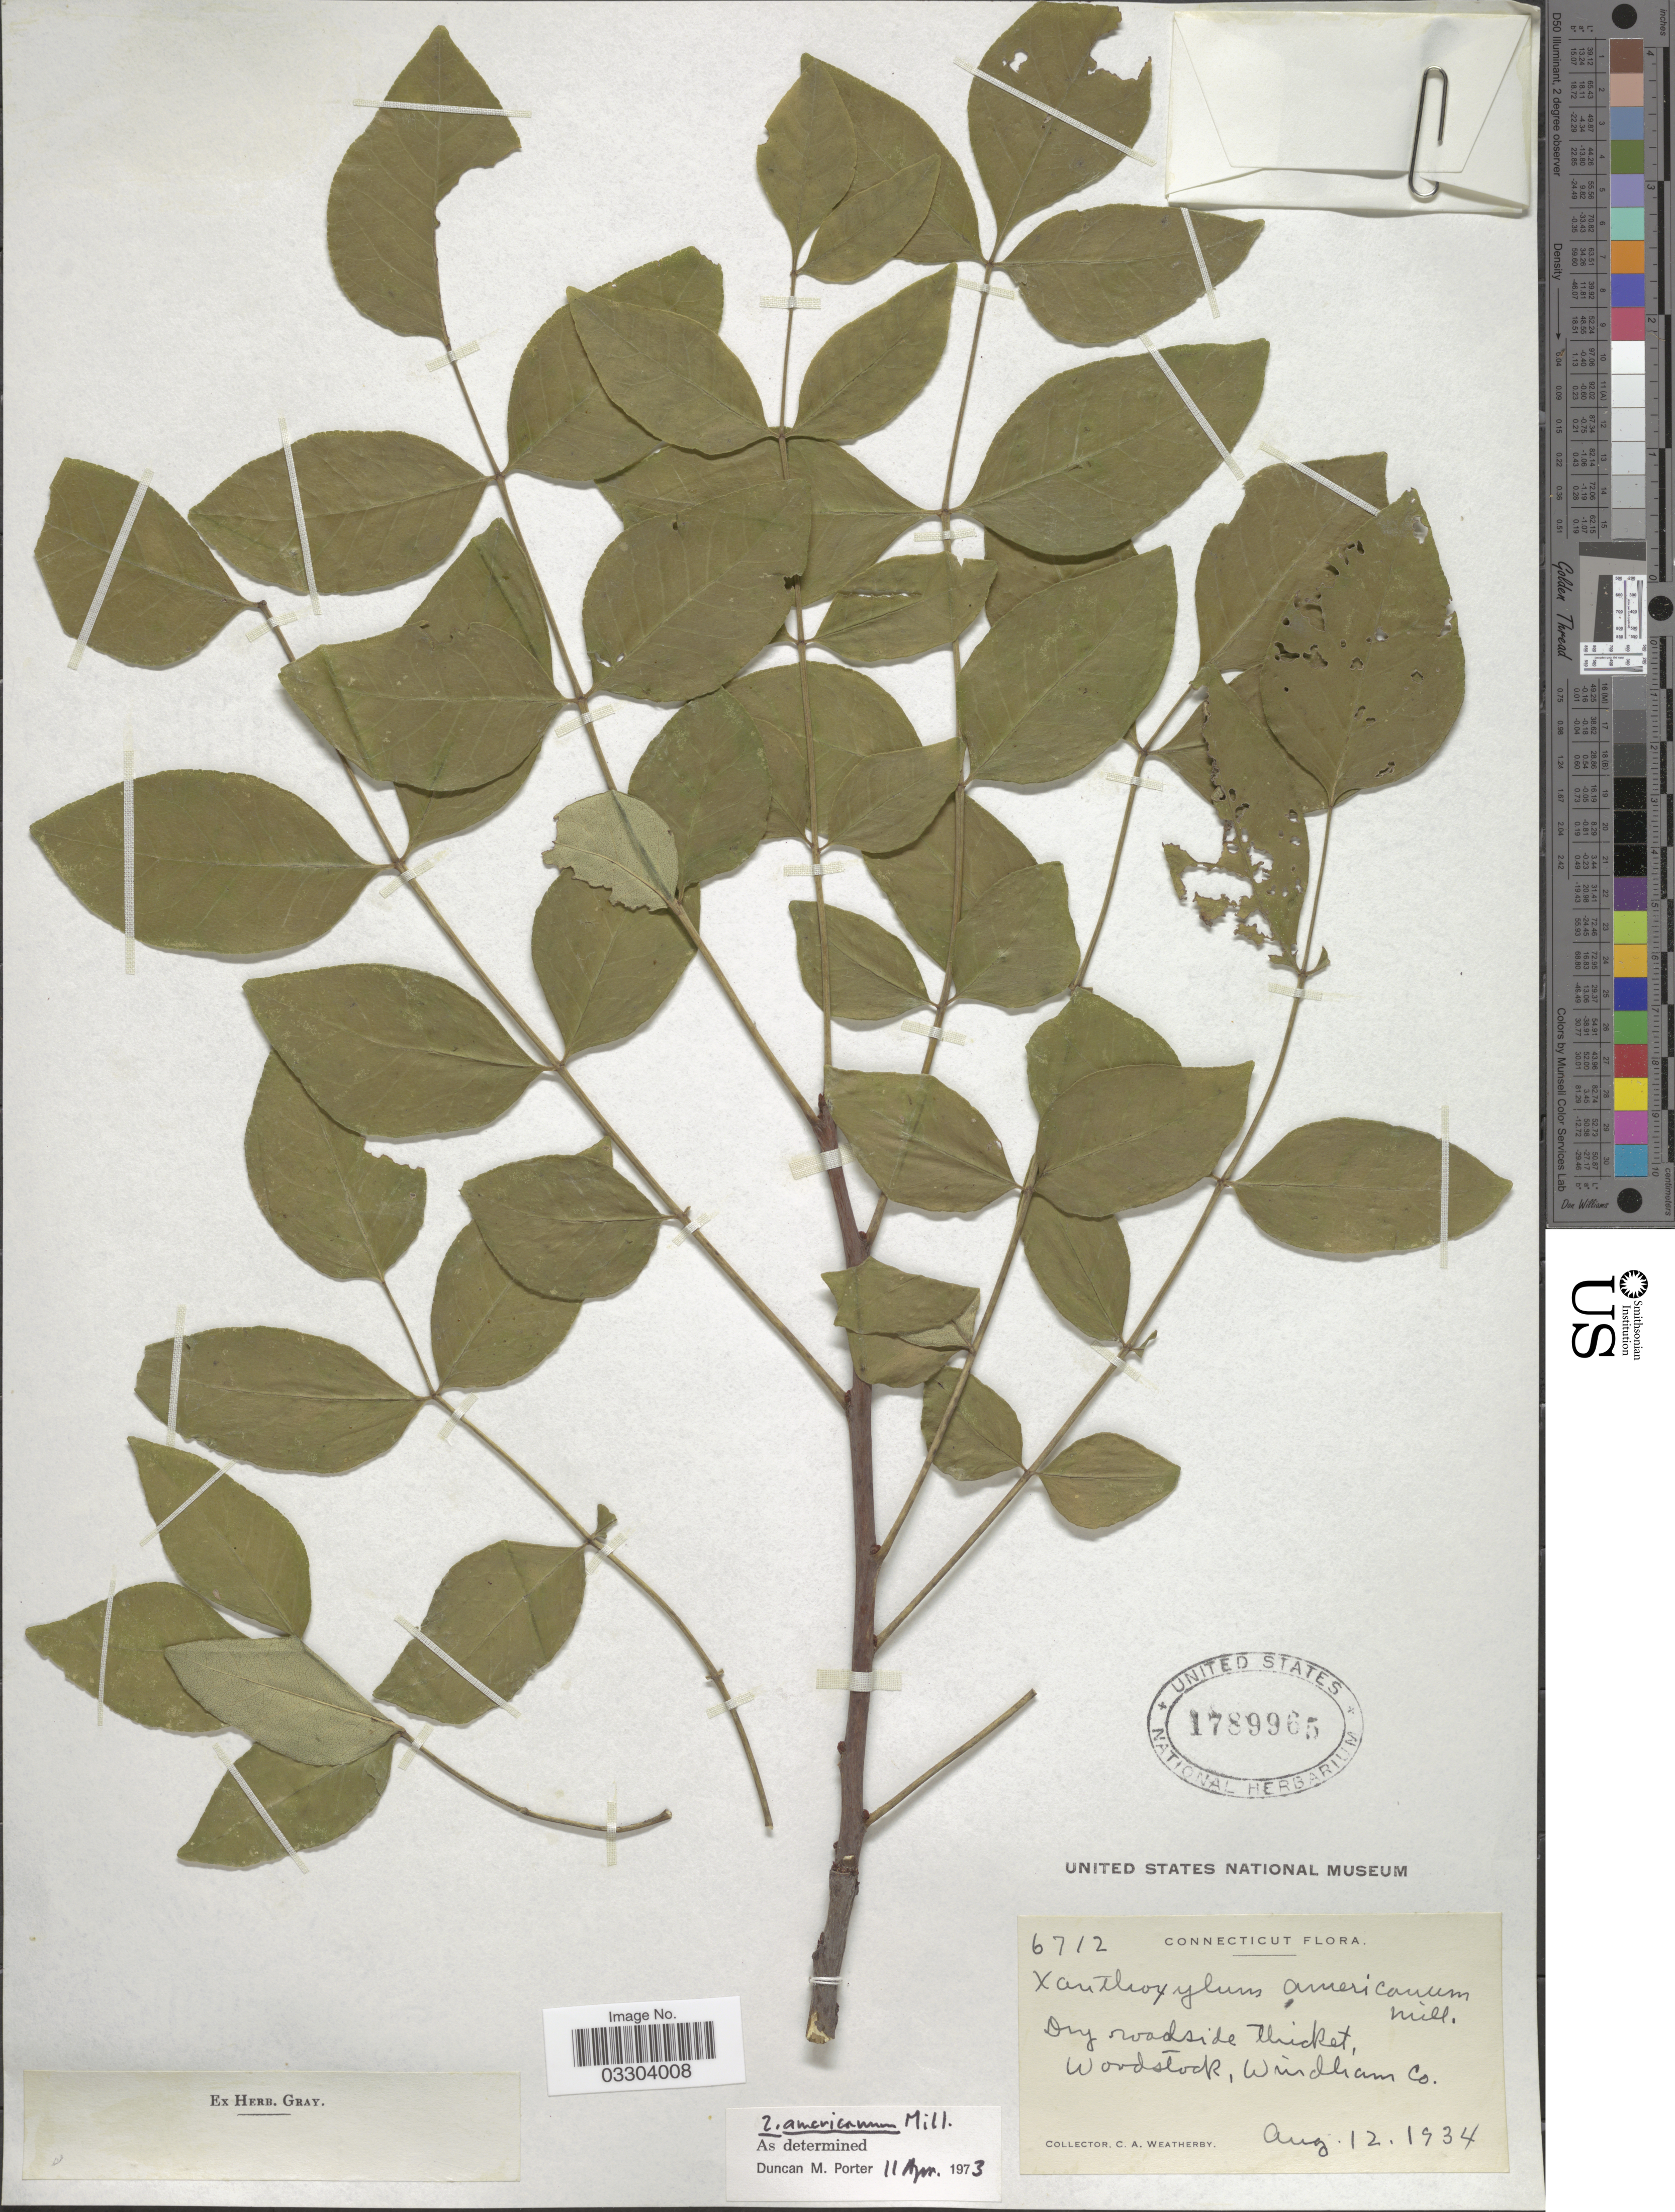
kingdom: Plantae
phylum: Tracheophyta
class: Magnoliopsida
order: Sapindales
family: Rutaceae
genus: Zanthoxylum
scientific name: Zanthoxylum americanum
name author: Mill.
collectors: C. A. Weatherby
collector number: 6712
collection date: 1934-08-12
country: United States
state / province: Connecticut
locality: Woodstock, Windham Co.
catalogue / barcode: US 1789965